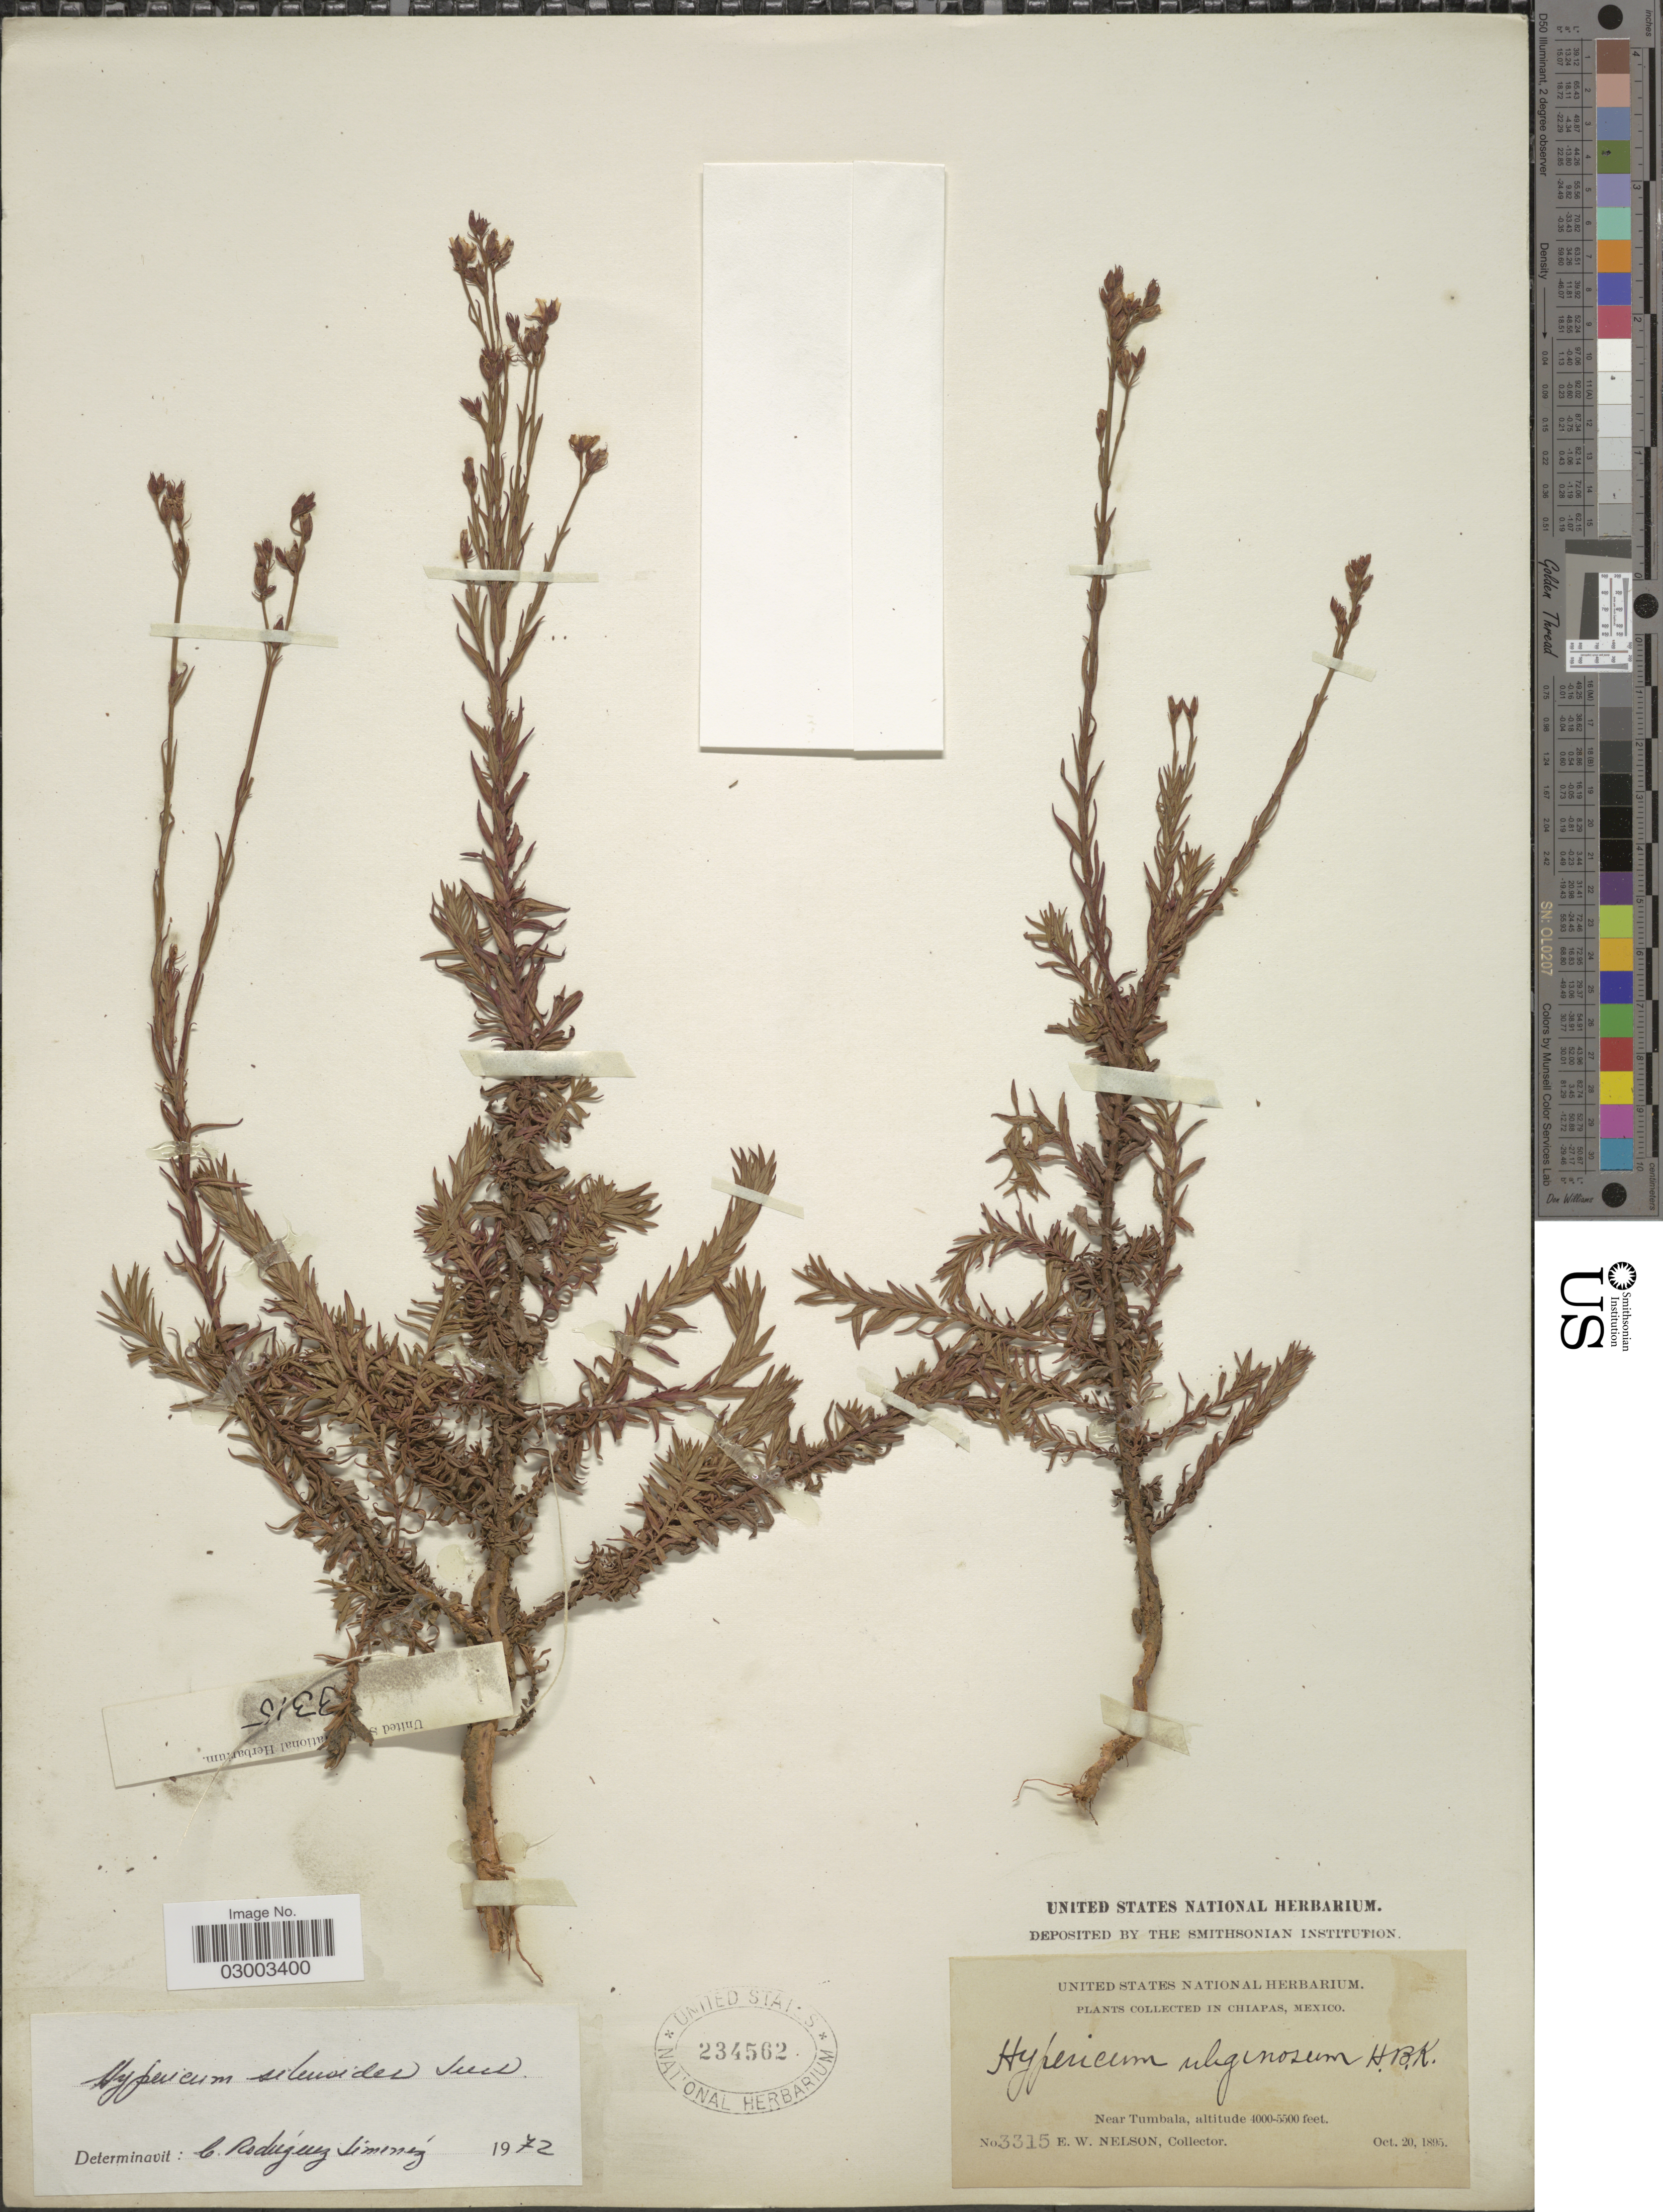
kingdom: Plantae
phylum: Tracheophyta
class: Magnoliopsida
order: Malpighiales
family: Hypericaceae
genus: Hypericum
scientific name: Hypericum silenoides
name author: Juss.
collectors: E. W. Nelson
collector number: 3315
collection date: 1895-10-20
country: Mexico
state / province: Chiapas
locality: Near Tumbala.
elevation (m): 1219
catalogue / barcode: US 234562